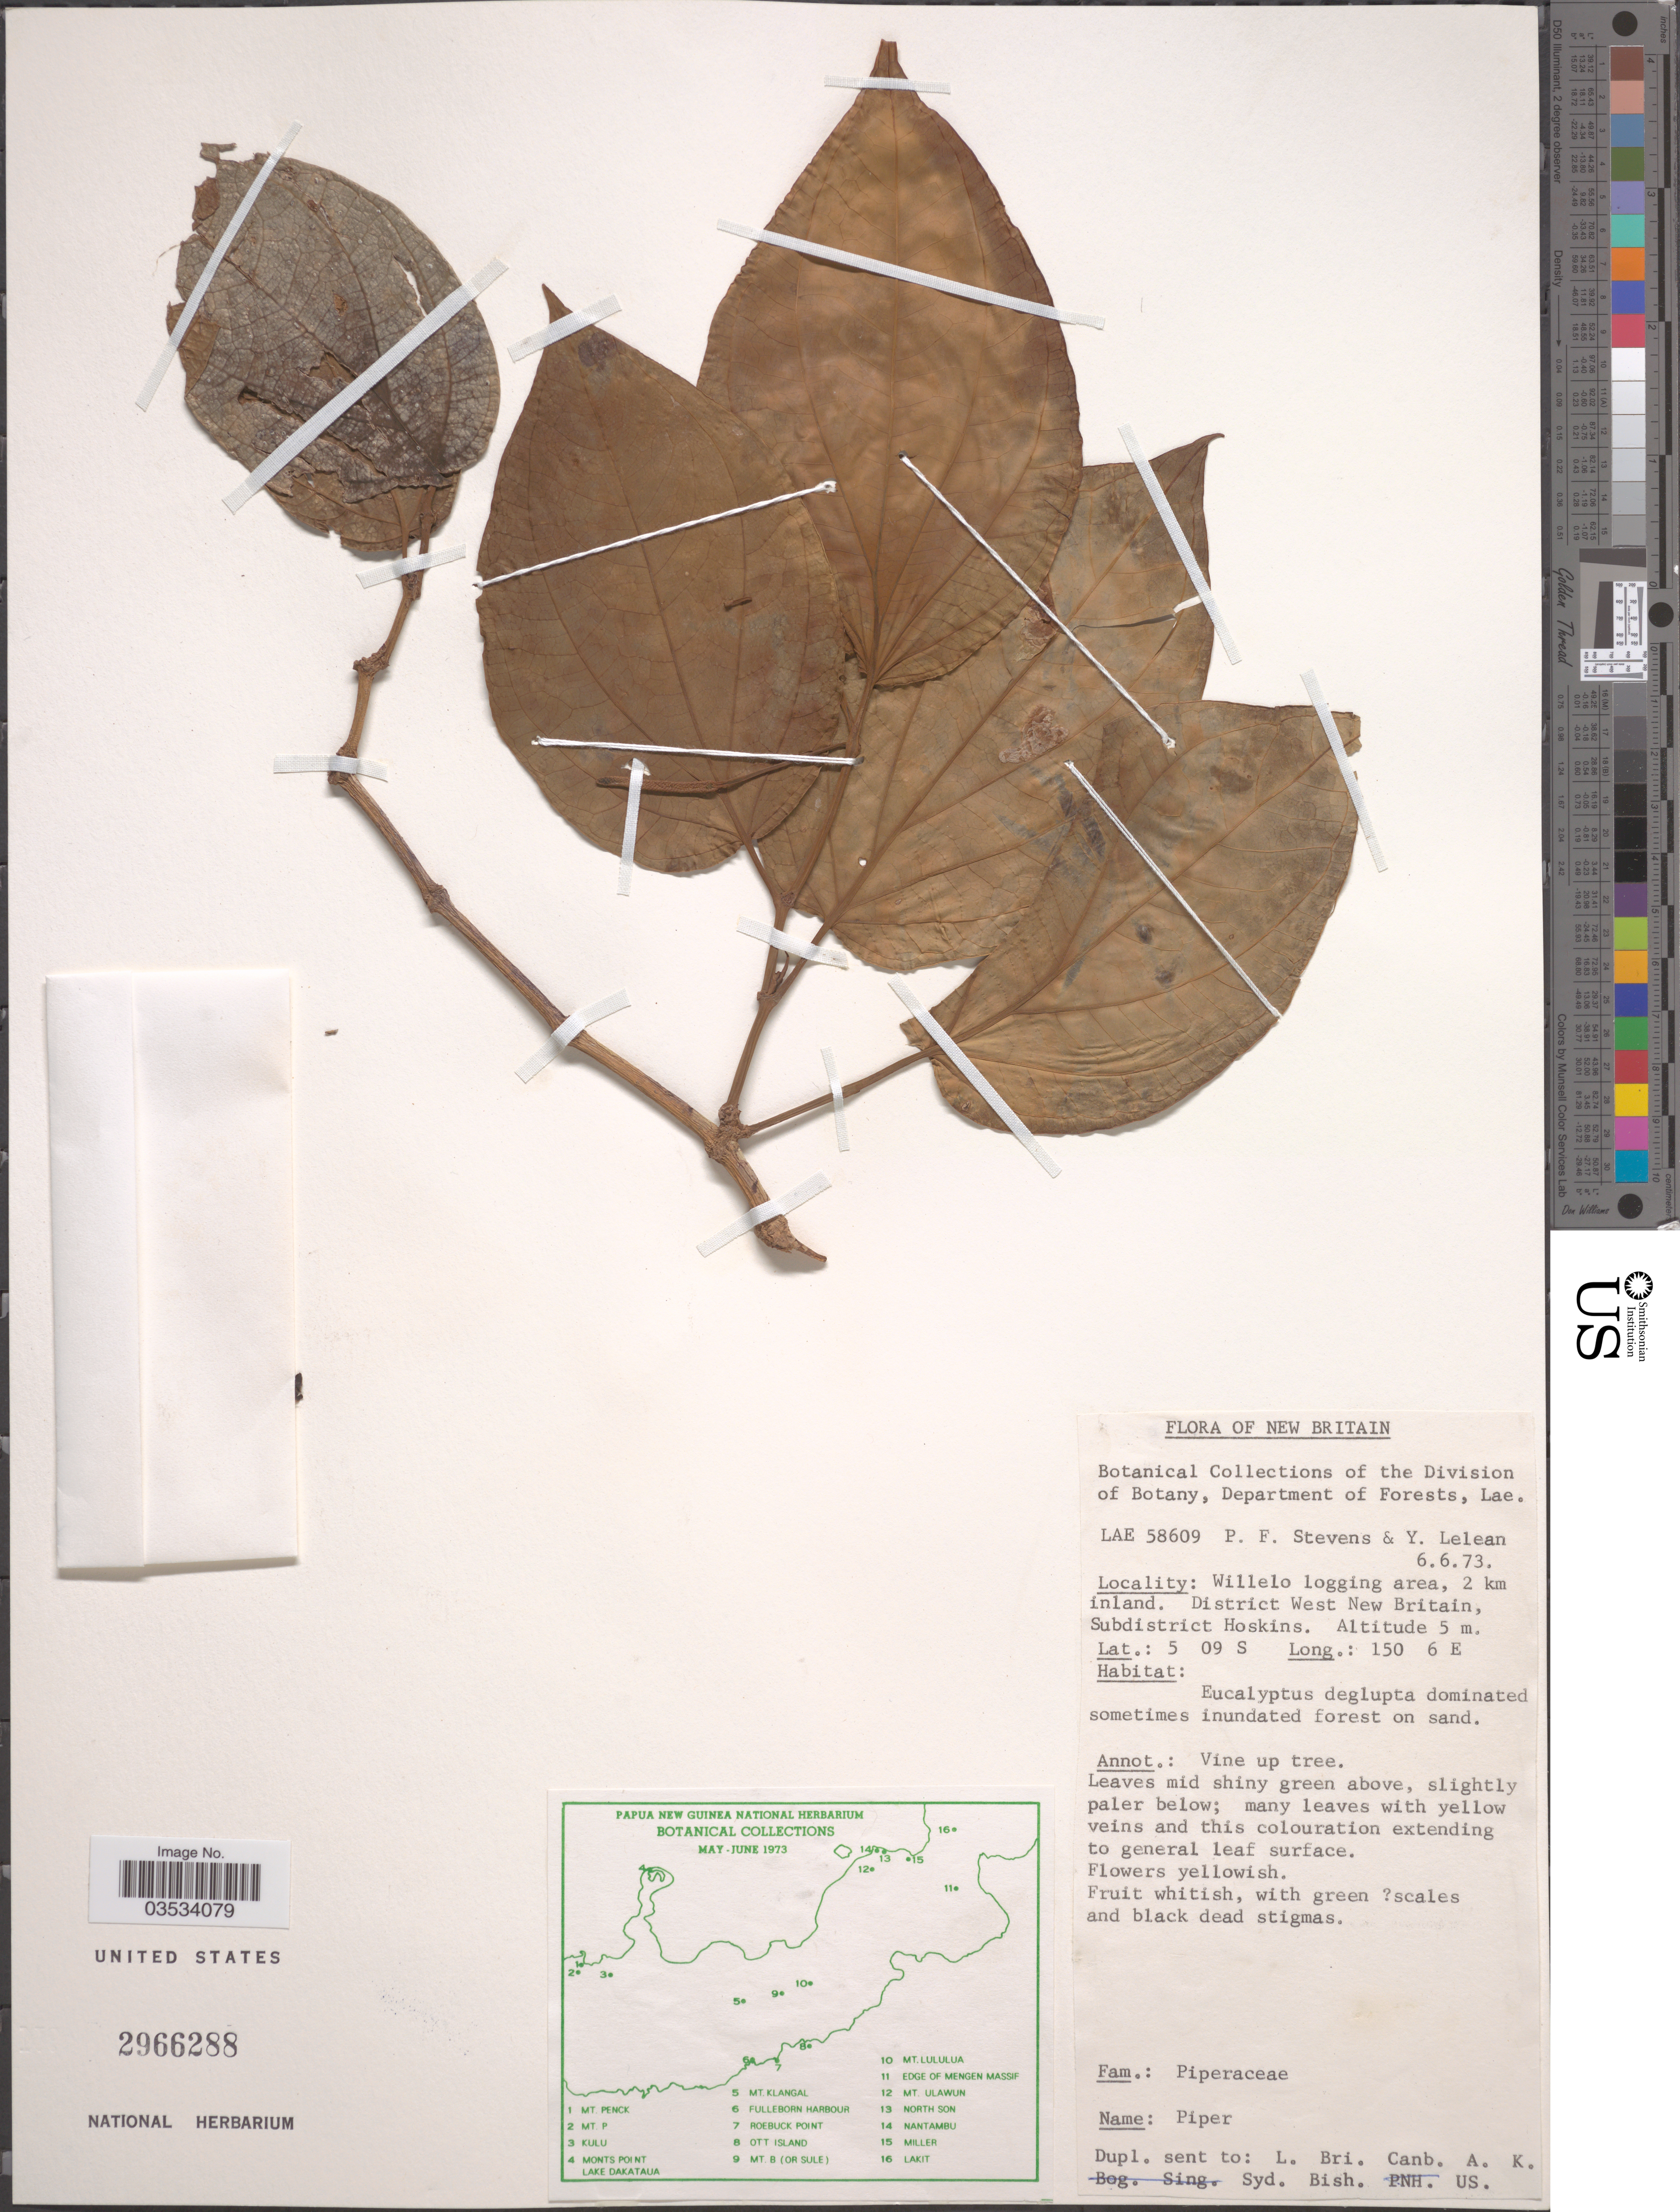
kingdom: Plantae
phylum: Tracheophyta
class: Magnoliopsida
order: Piperales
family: Piperaceae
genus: Piper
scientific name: Piper sp.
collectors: P. F. Stevens & Y. Lelean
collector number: LAE58609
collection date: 1973-06-06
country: Papua New Guinea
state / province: West New Britain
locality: New Britain. Willelo Logging area, 2 km inland. District West New Britain, Subdistrict Hoskins.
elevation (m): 5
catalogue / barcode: US 2966288